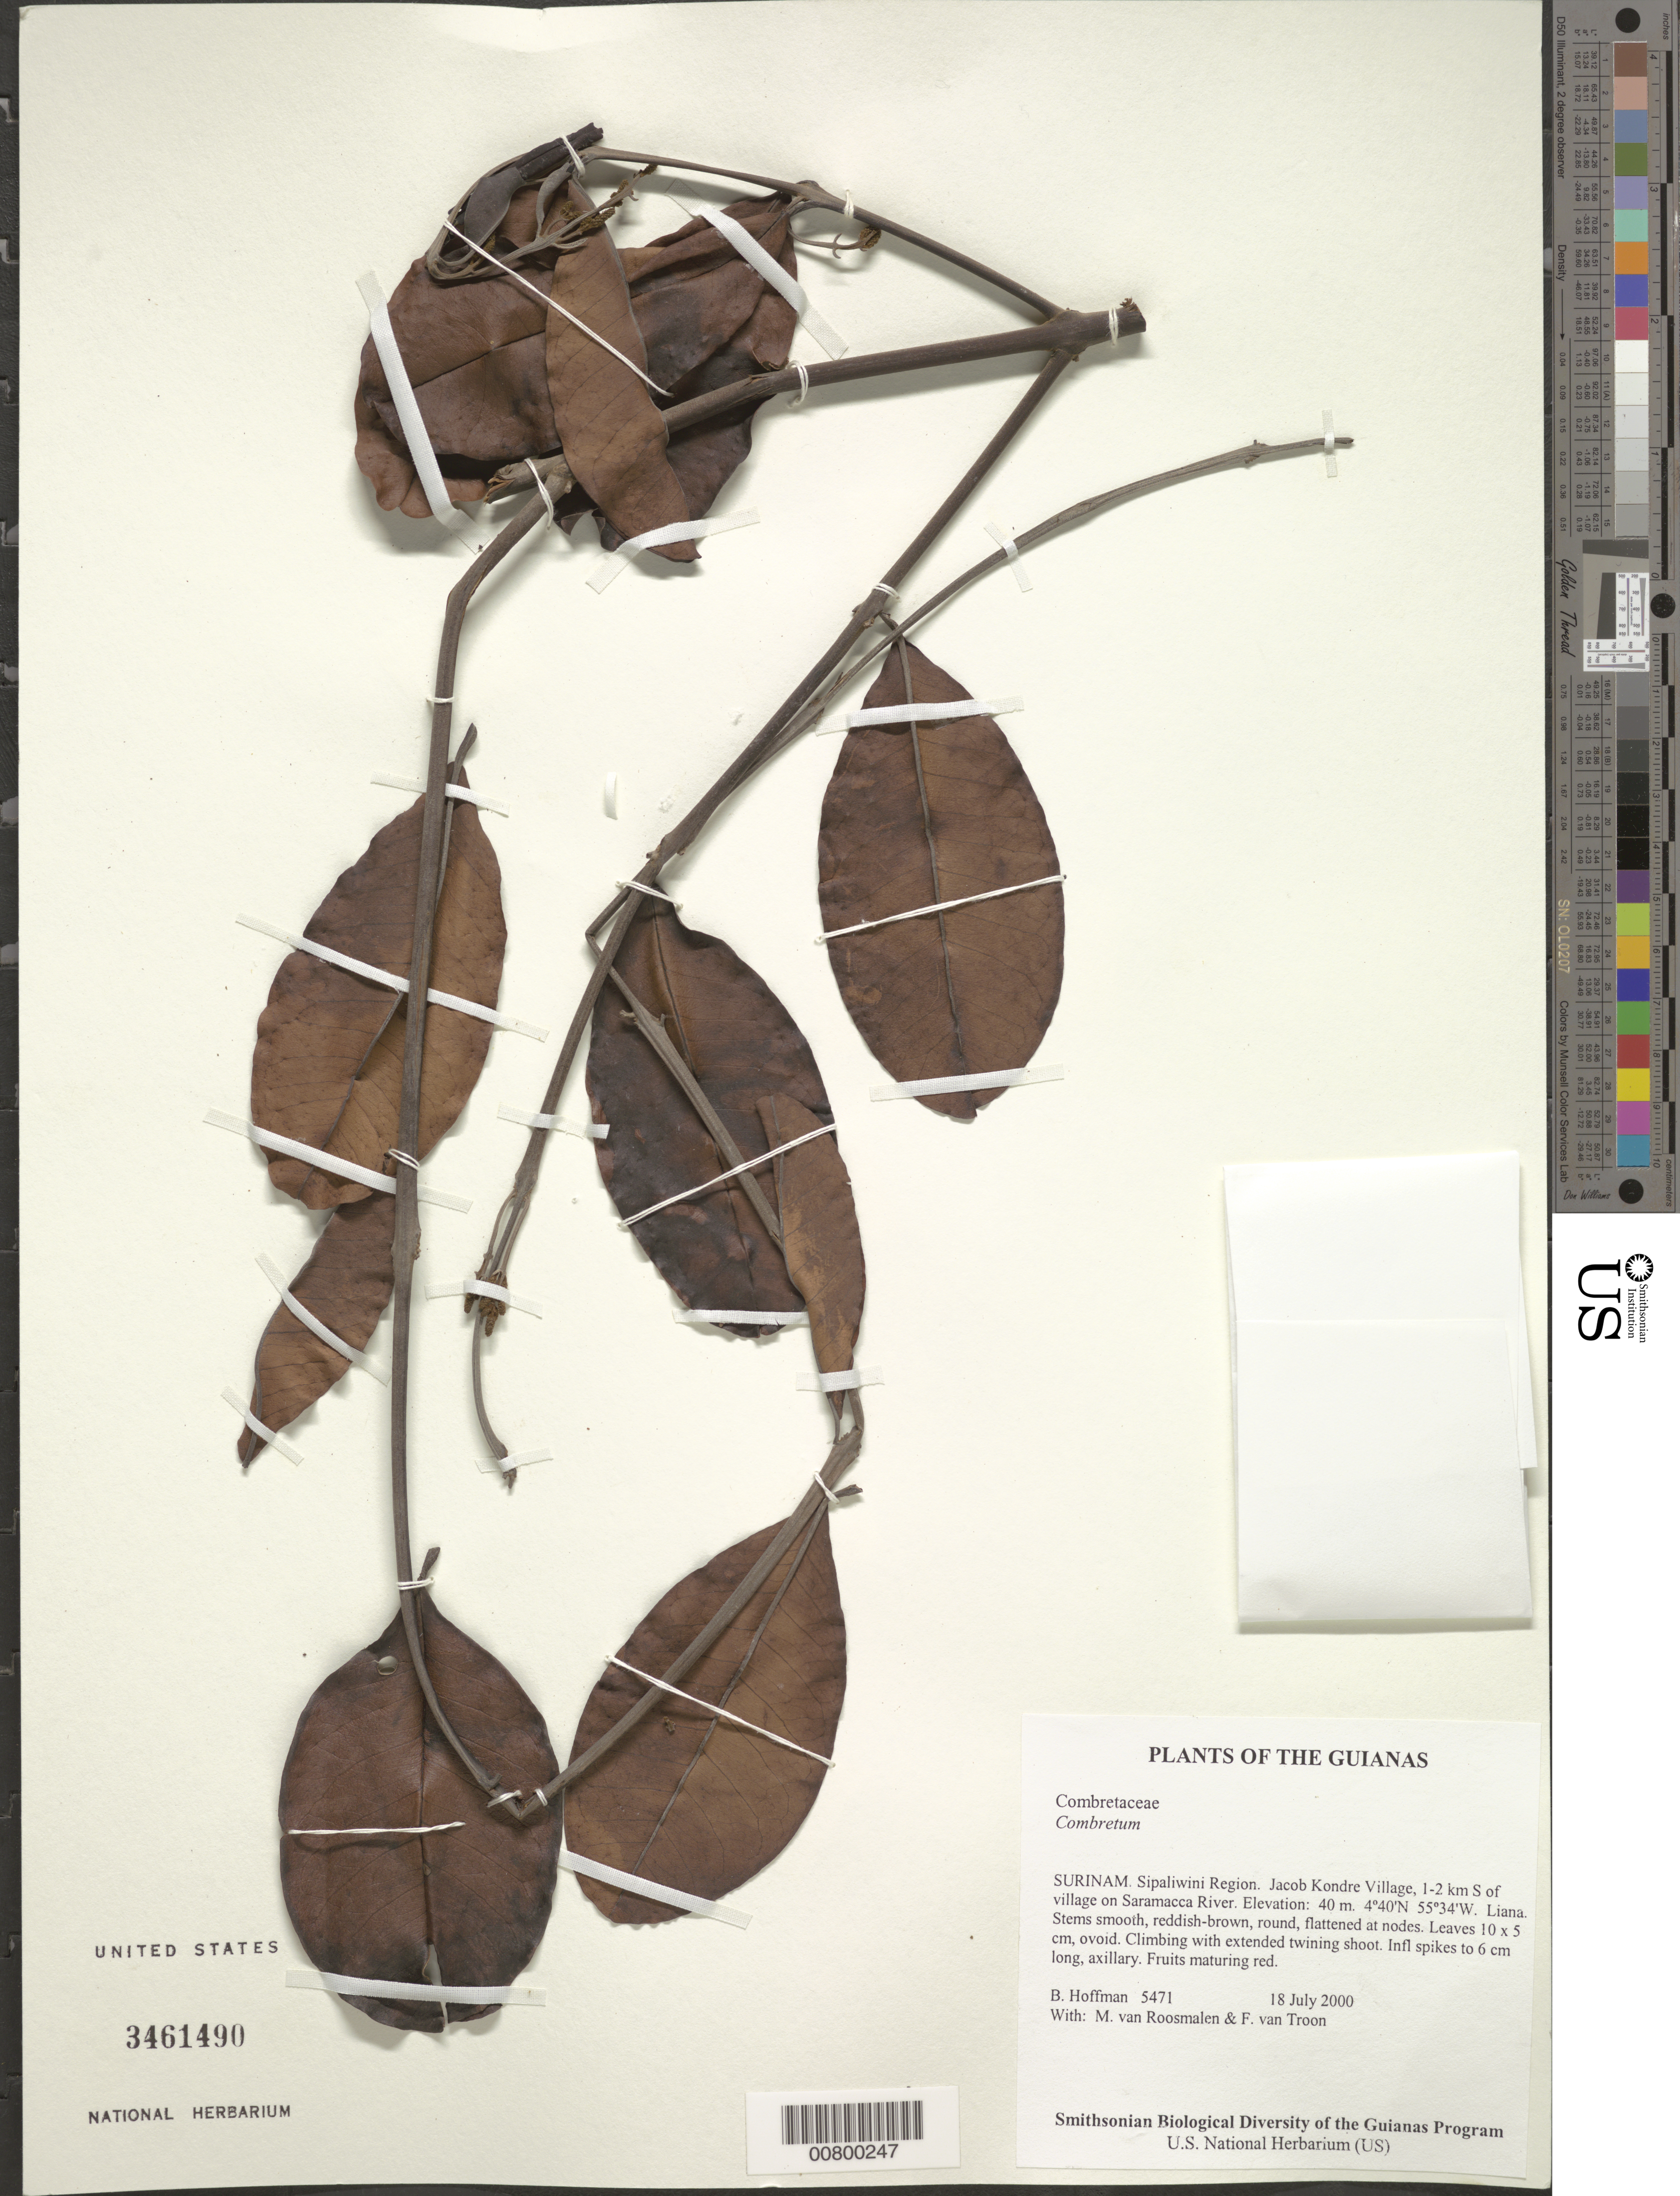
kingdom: Plantae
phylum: Tracheophyta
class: Magnoliopsida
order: Myrtales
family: Combretaceae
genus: Combretum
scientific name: Combretum sp.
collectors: B. Hoffman, M. Roosmalen & F. Van Troon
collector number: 5471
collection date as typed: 18 July 2000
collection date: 2000-07-18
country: Suriname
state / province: Sipaliwini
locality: Jacob Kondre Village, 1-2 km S of village on Saramacca River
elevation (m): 40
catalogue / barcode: US 3461490